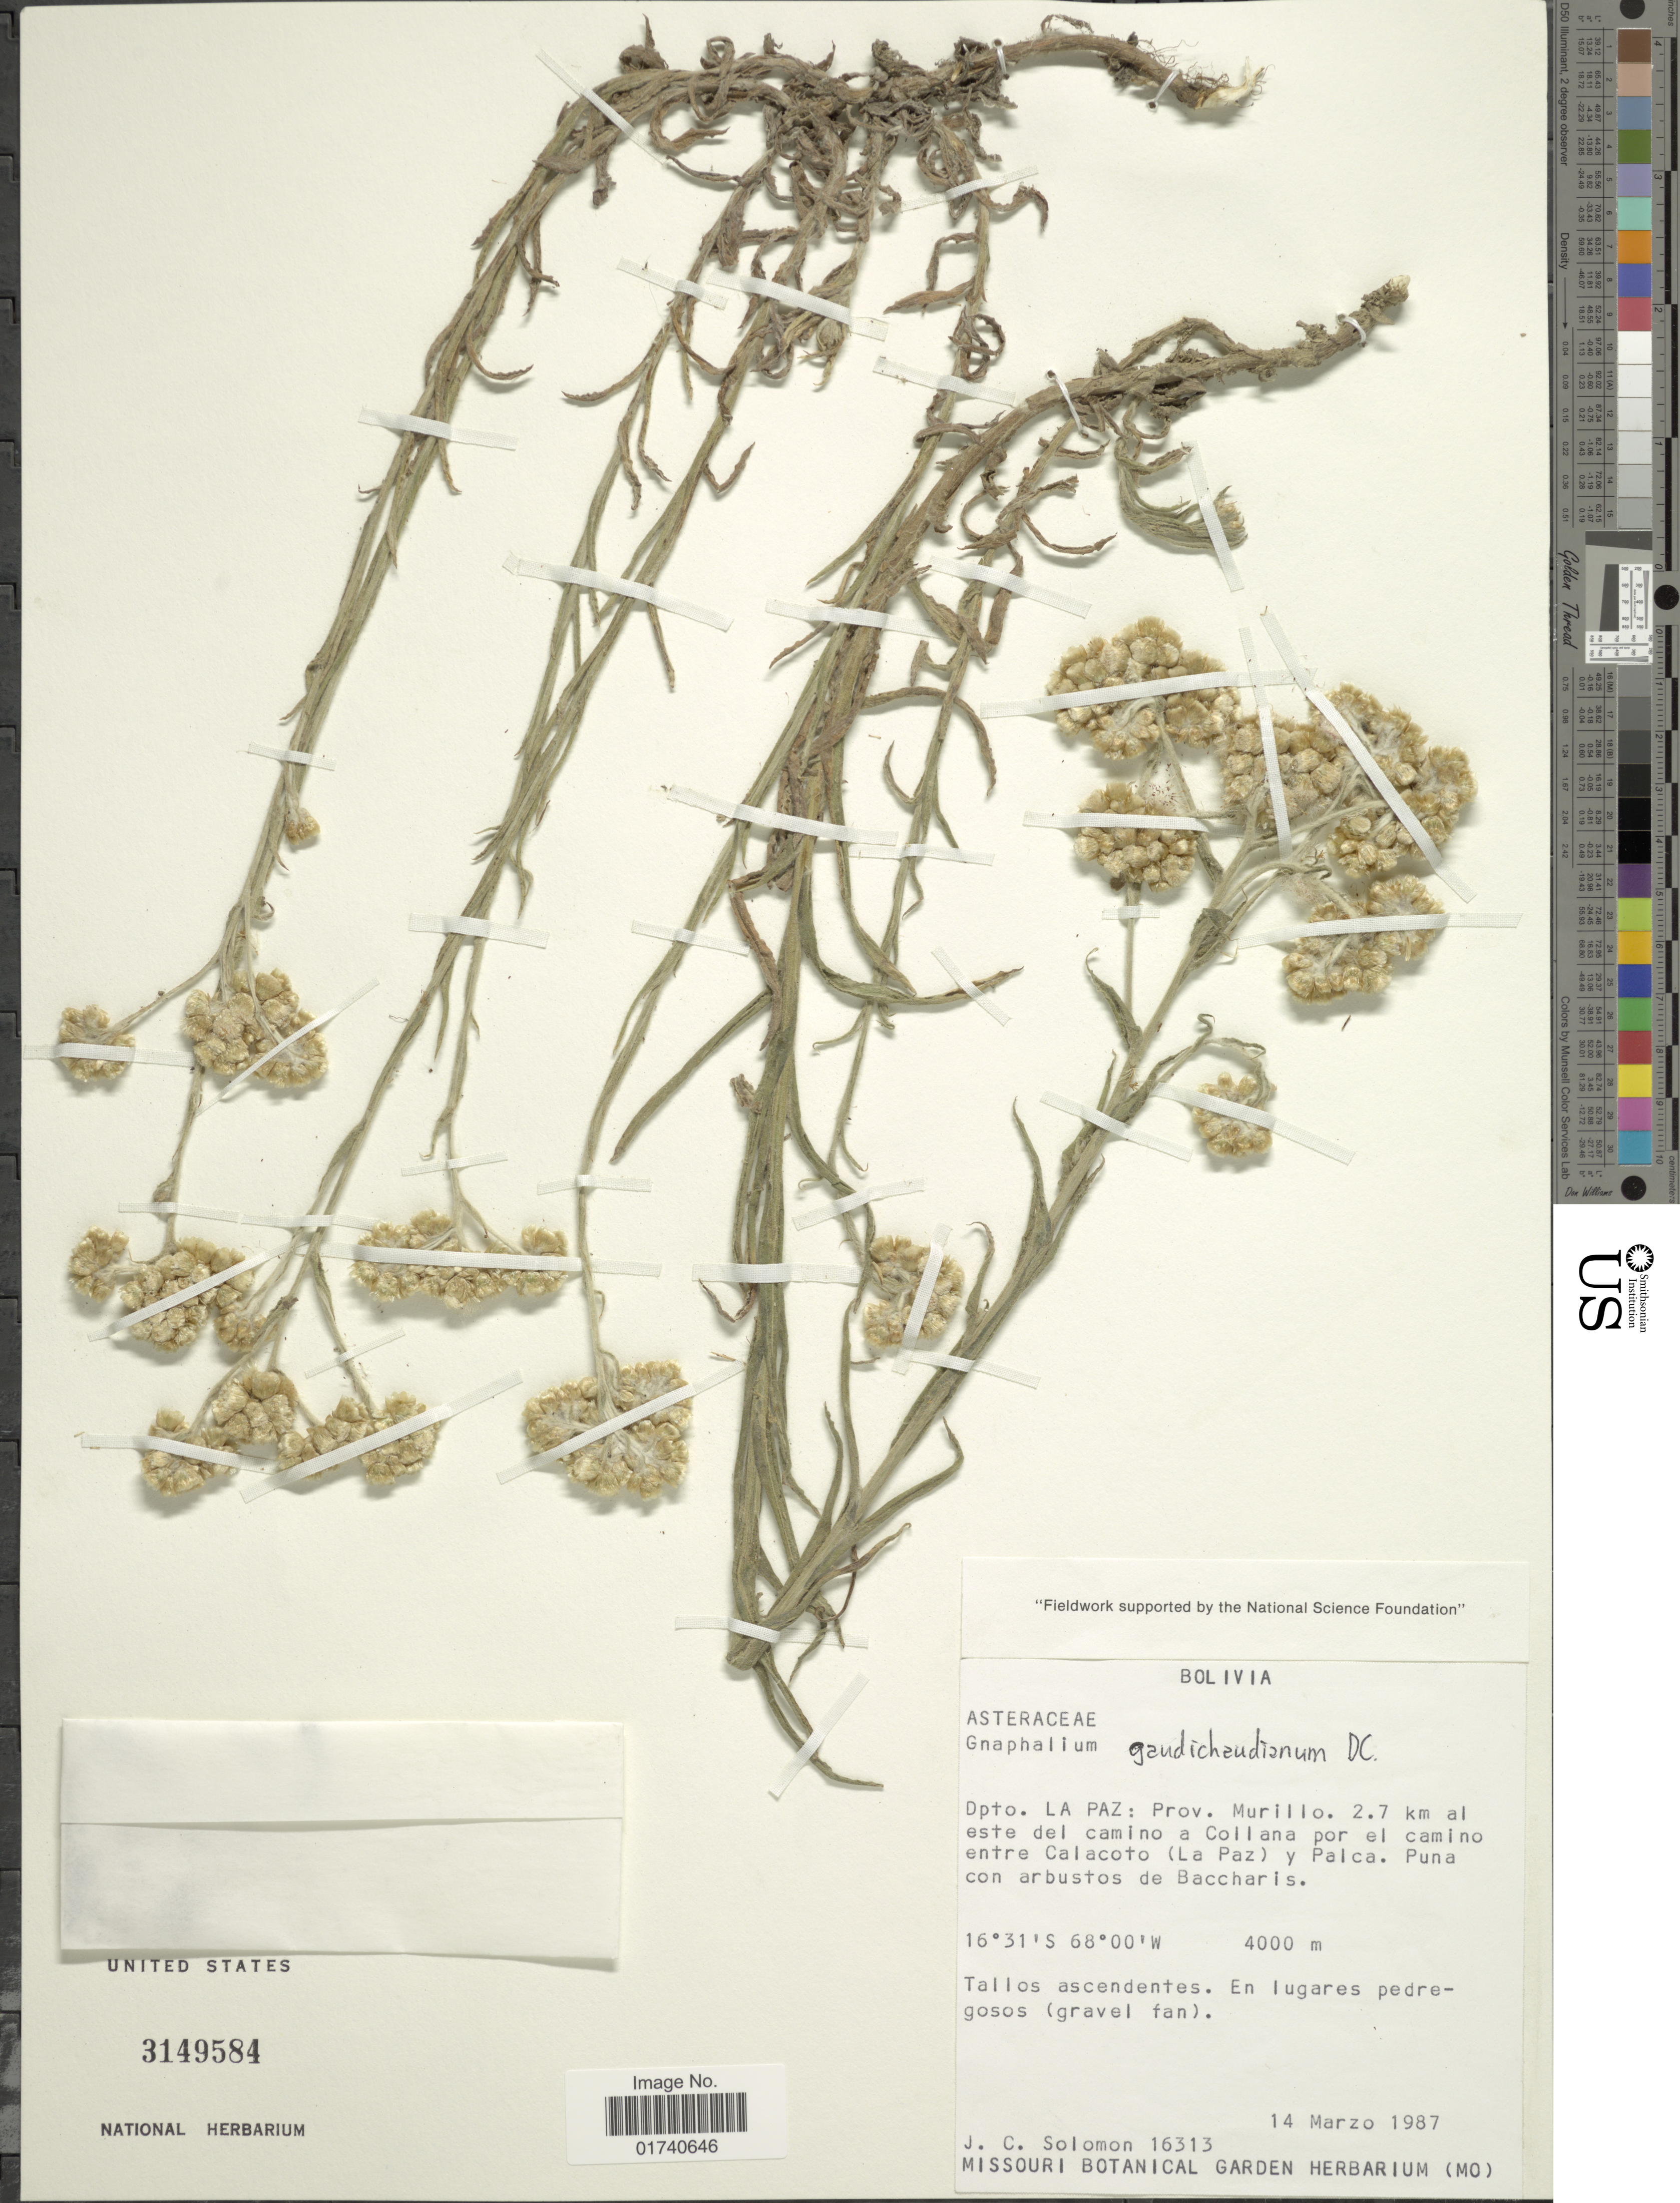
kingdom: Plantae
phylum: Tracheophyta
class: Magnoliopsida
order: Asterales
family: Asteraceae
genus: Pseudognaphalium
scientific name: Pseudognaphalium gaudichaudianum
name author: (DC.) Anderb.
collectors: J. C. Solomon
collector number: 16313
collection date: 1987-03-14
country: Bolivia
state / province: La Paz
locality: Dpto. La Paz: Prov. Murillo. 2.7 km al este del camino a Collana por el camino entre Calacoto y Palca. Puna con arbustos de Baccharis.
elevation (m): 4000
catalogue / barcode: US 3149584